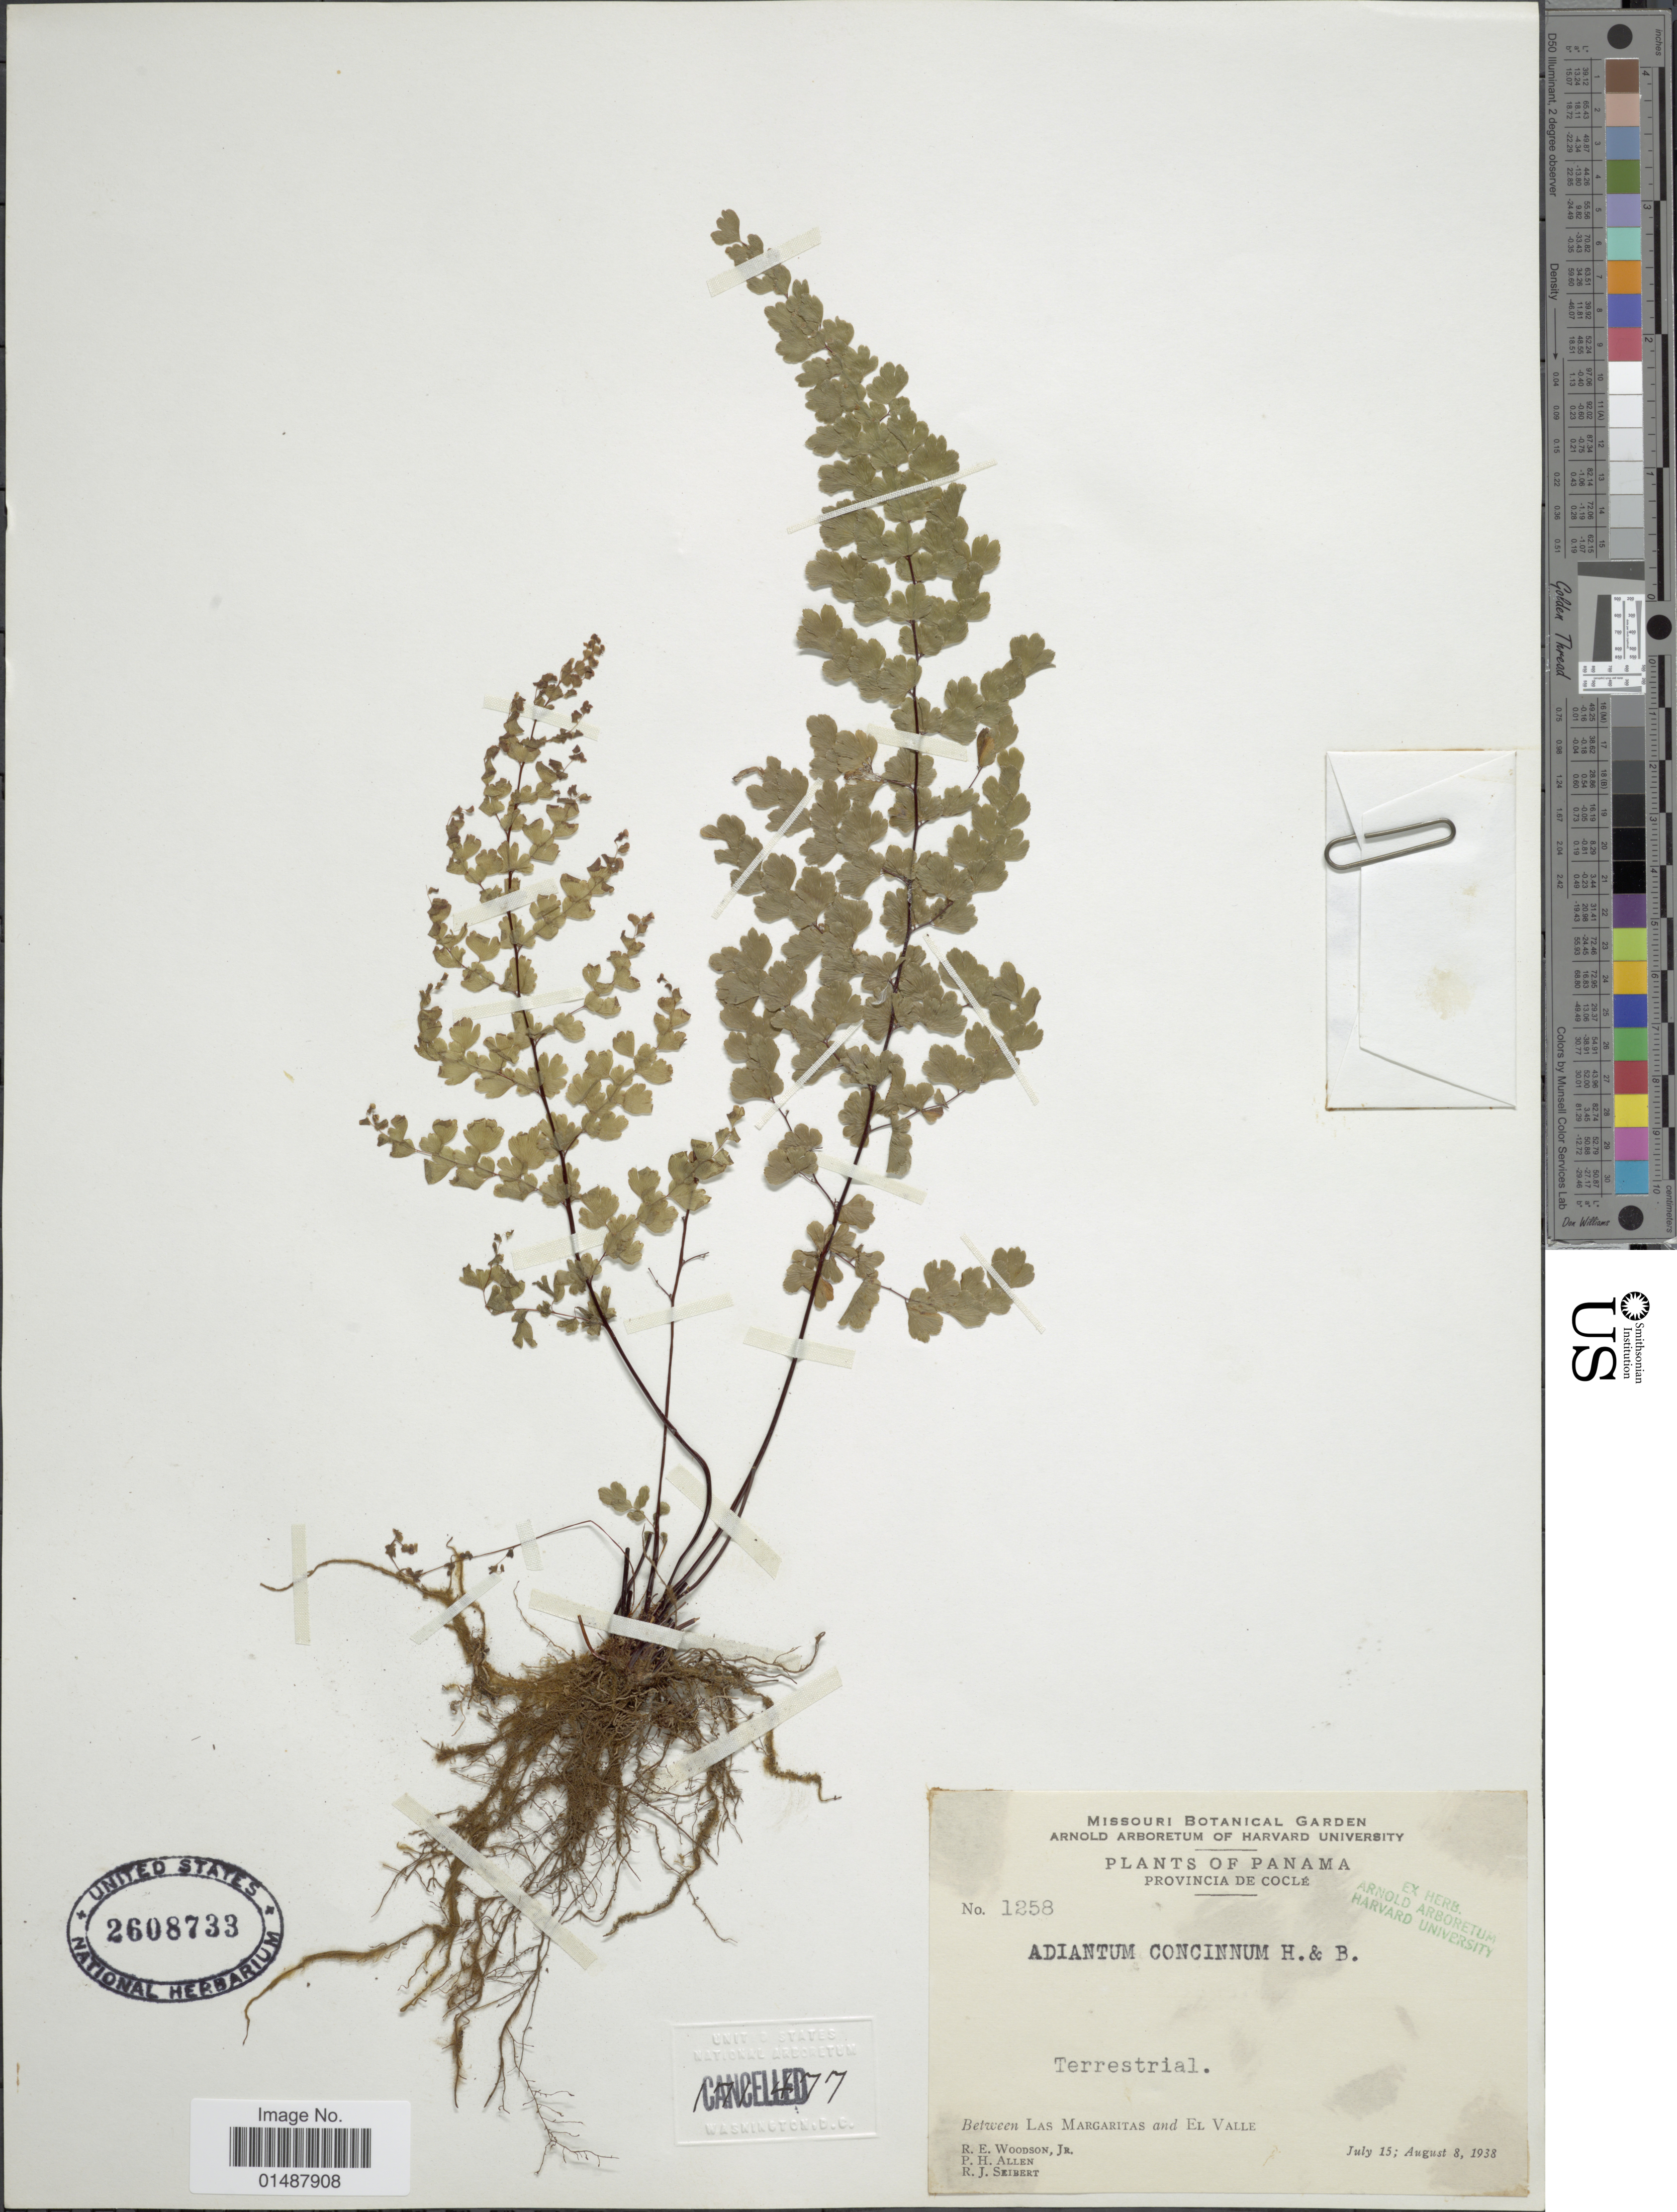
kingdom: Plantae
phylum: Tracheophyta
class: Polypodiopsida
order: Polypodiales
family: Pteridaceae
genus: Adiantum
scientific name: Adiantum concinnum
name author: Humb. & Bonpl. ex Willd.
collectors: R. E. Woodson, P. H. Allen & R. J. Seibert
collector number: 1258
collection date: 1938-07-15/1938-08-08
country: Panama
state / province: Coclé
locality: Between Las Margaritas and El Valle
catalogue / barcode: US 2608733